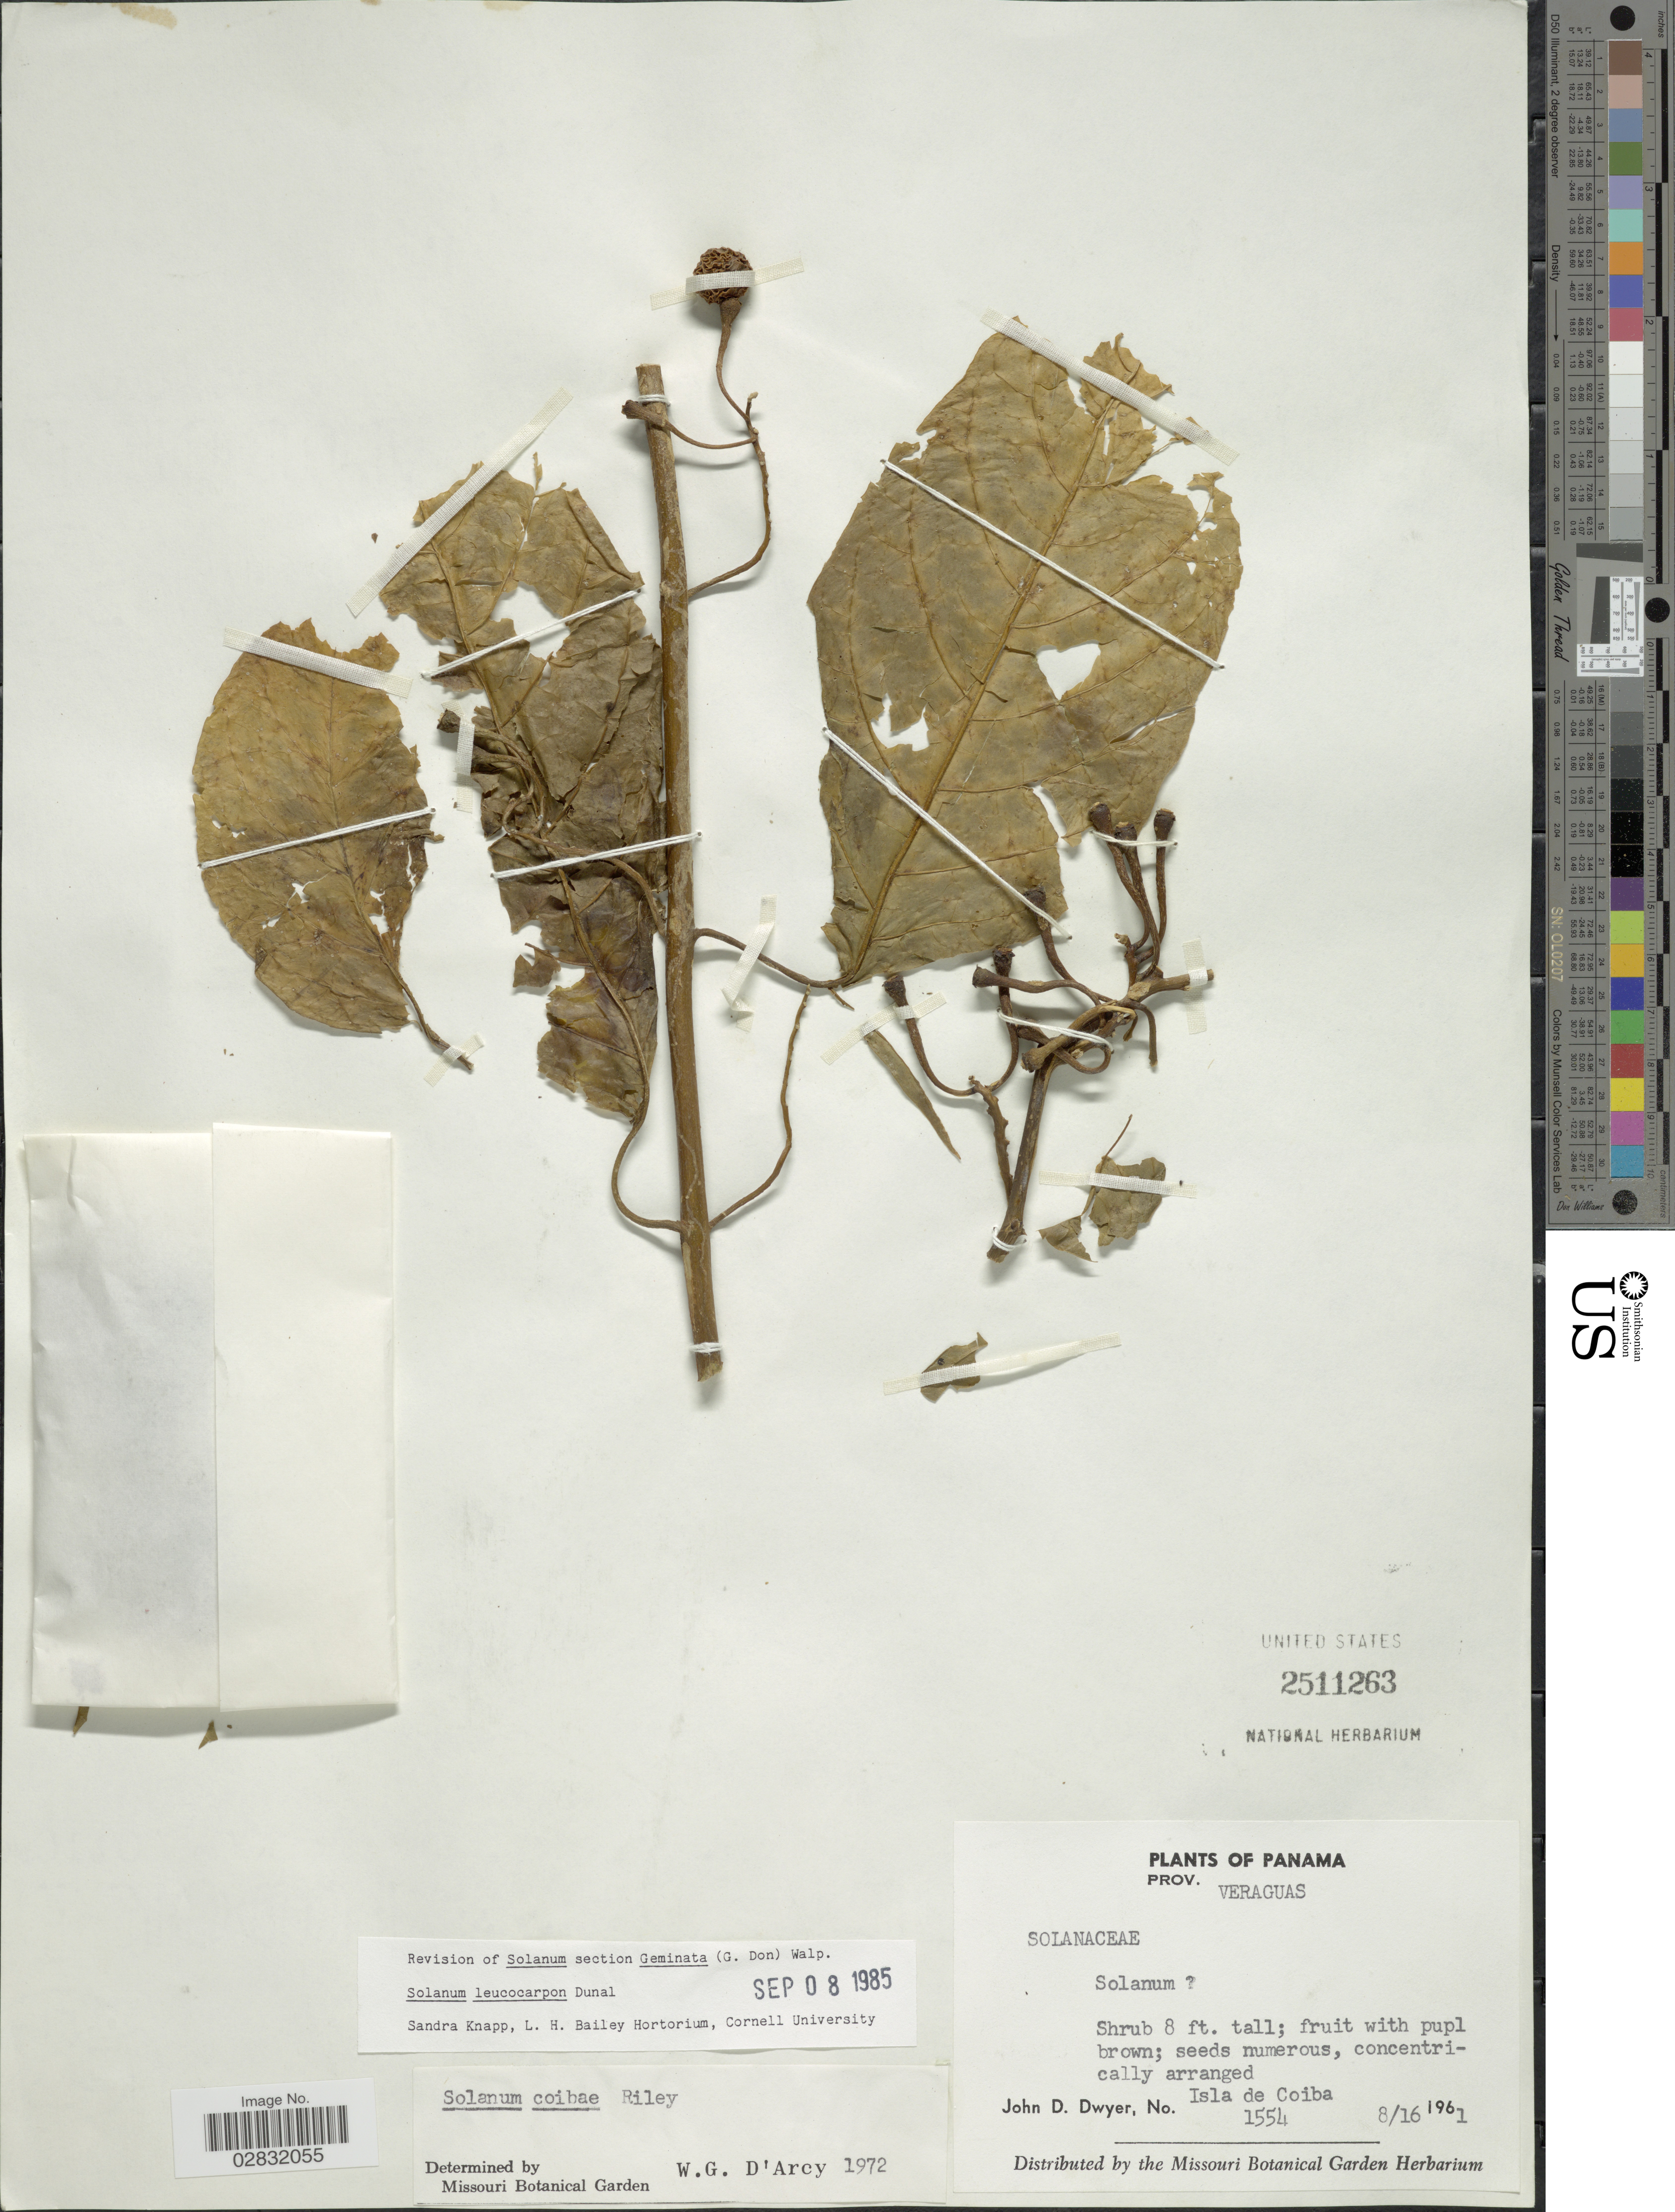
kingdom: Plantae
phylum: Tracheophyta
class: Magnoliopsida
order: Solanales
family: Solanaceae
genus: Solanum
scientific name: Solanum leucocarpon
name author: Dunal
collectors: J. D. Dwyer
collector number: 1554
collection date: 1961-08-16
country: Panama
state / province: Veraguas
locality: Prov. Veraguas. Isla de Coiba.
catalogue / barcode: US 2511263